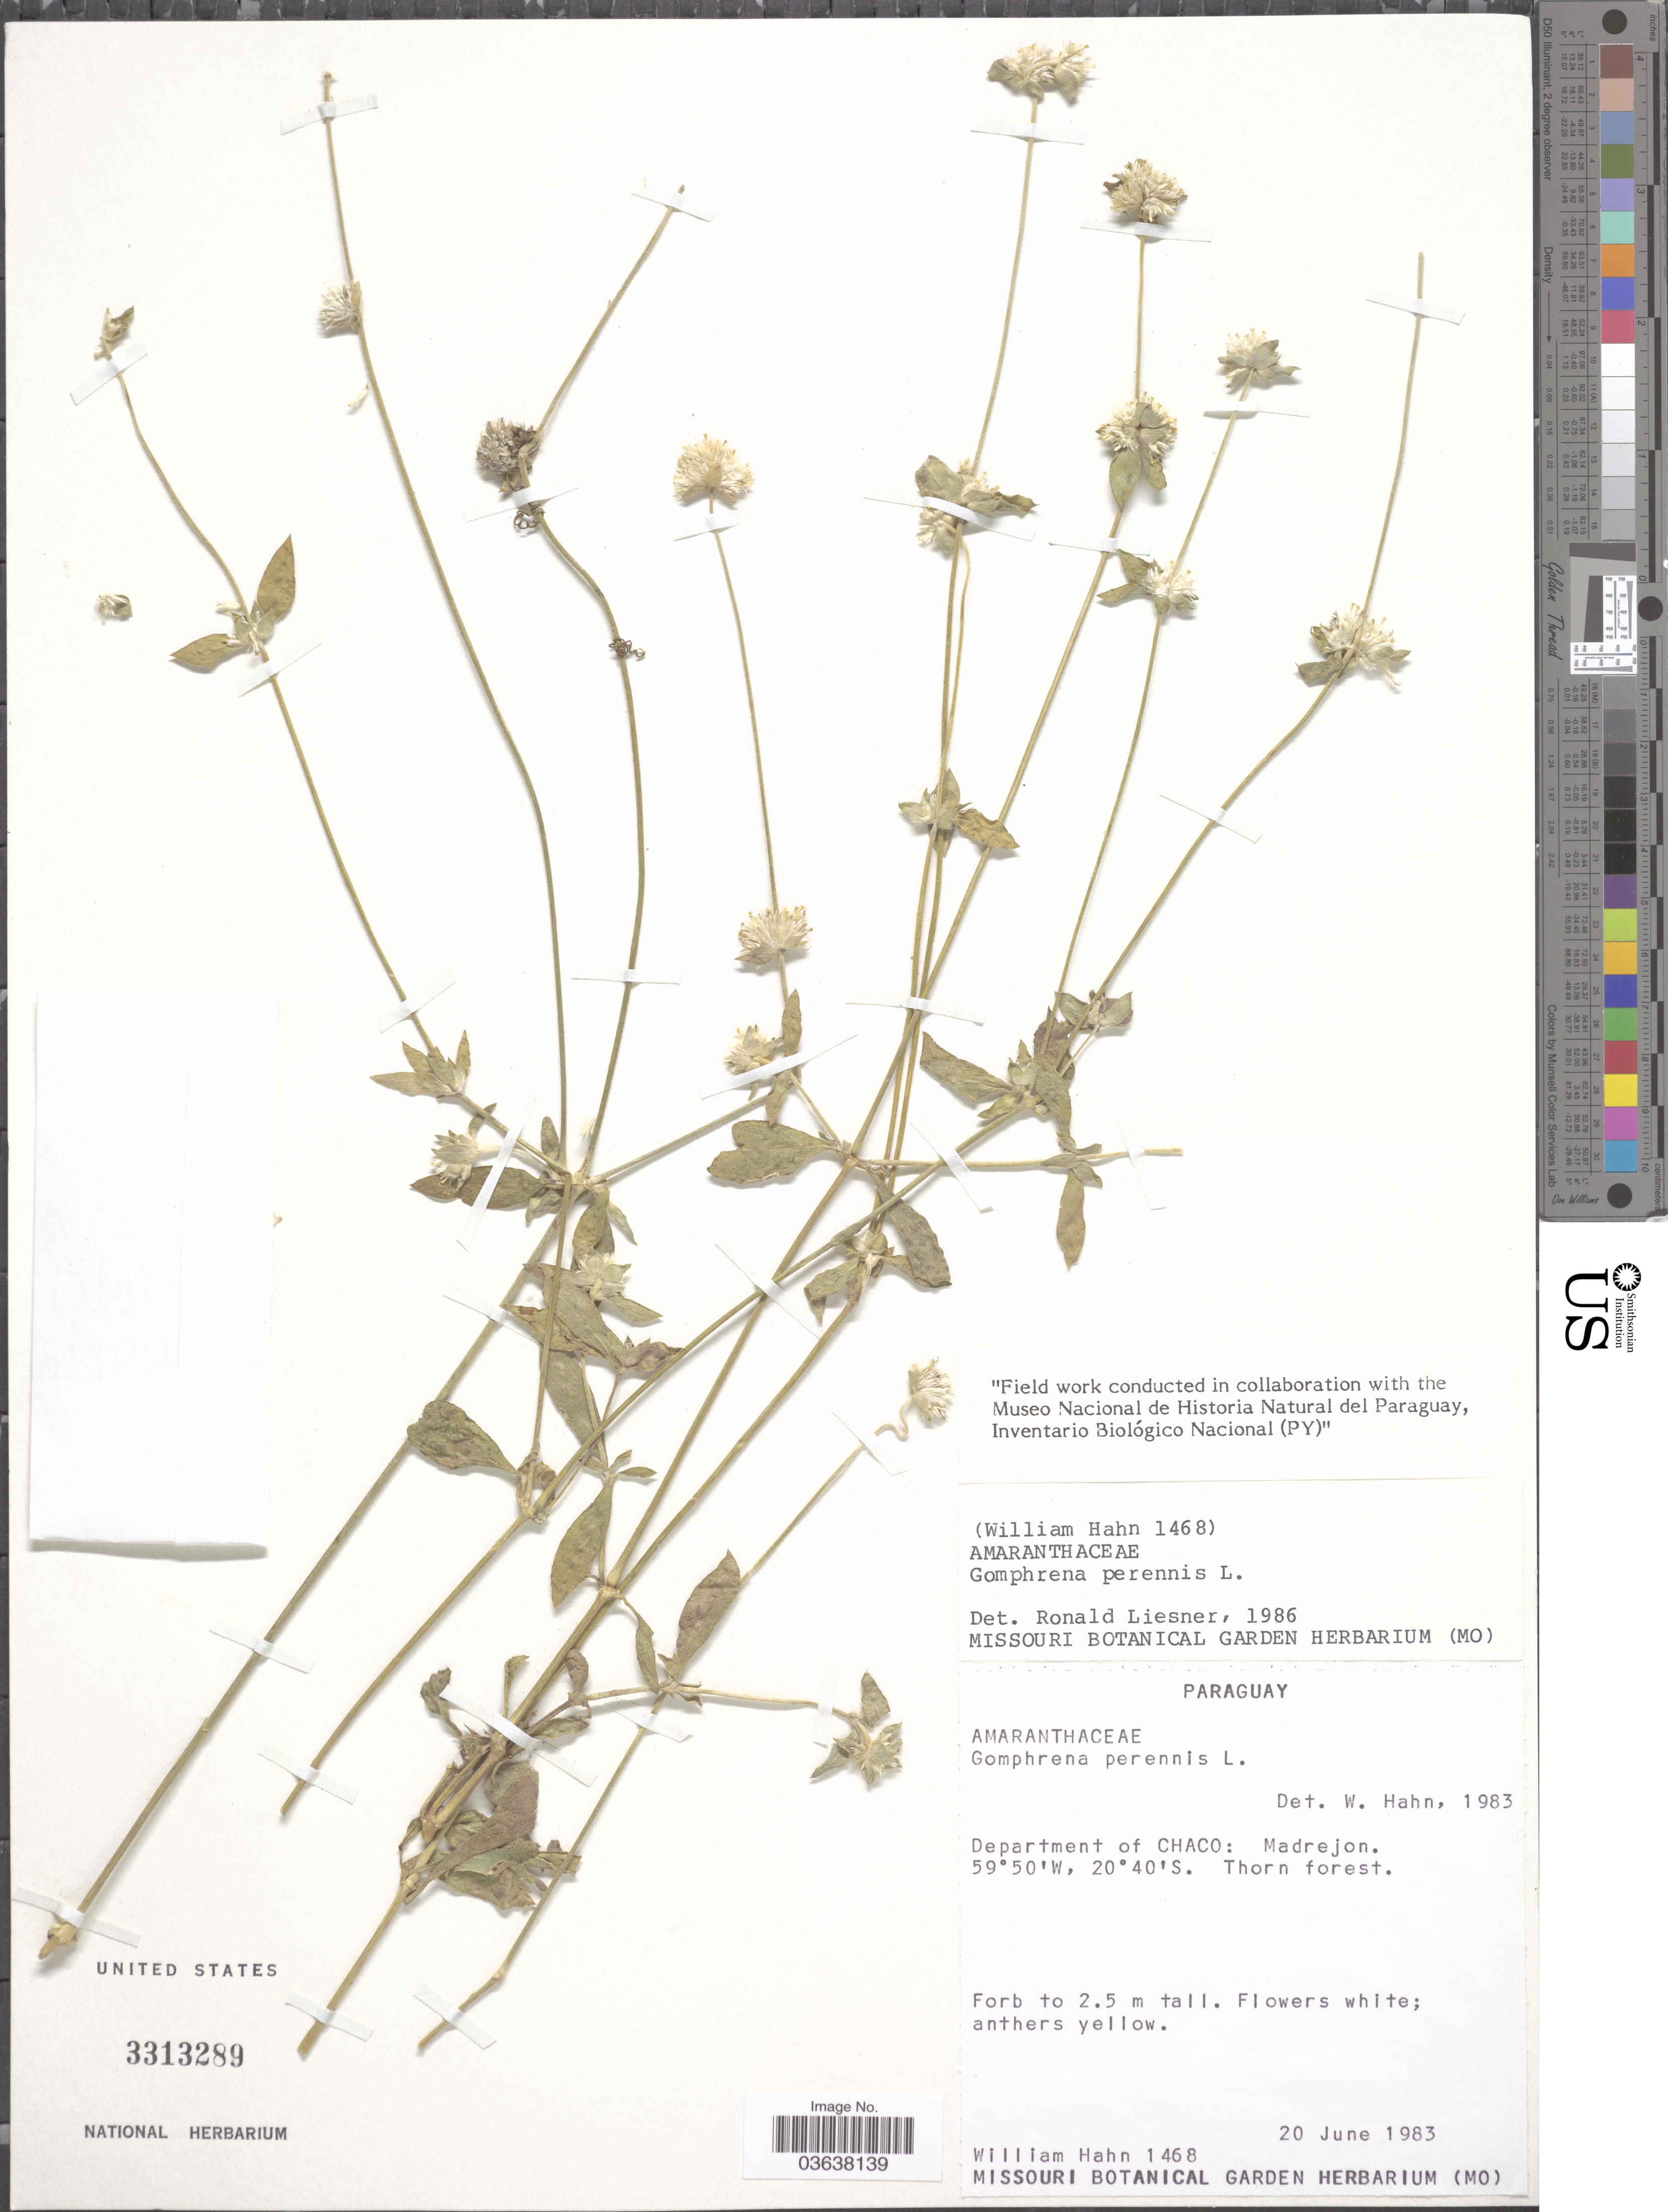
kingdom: Plantae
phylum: Tracheophyta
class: Magnoliopsida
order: Caryophyllales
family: Amaranthaceae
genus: Gomphrena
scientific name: Gomphrena perennis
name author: L.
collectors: W. J. Hahn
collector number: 1468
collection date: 1983-06-20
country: Argentina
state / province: Chaco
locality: Department of Chaco: Madrejon.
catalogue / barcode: US 3313289